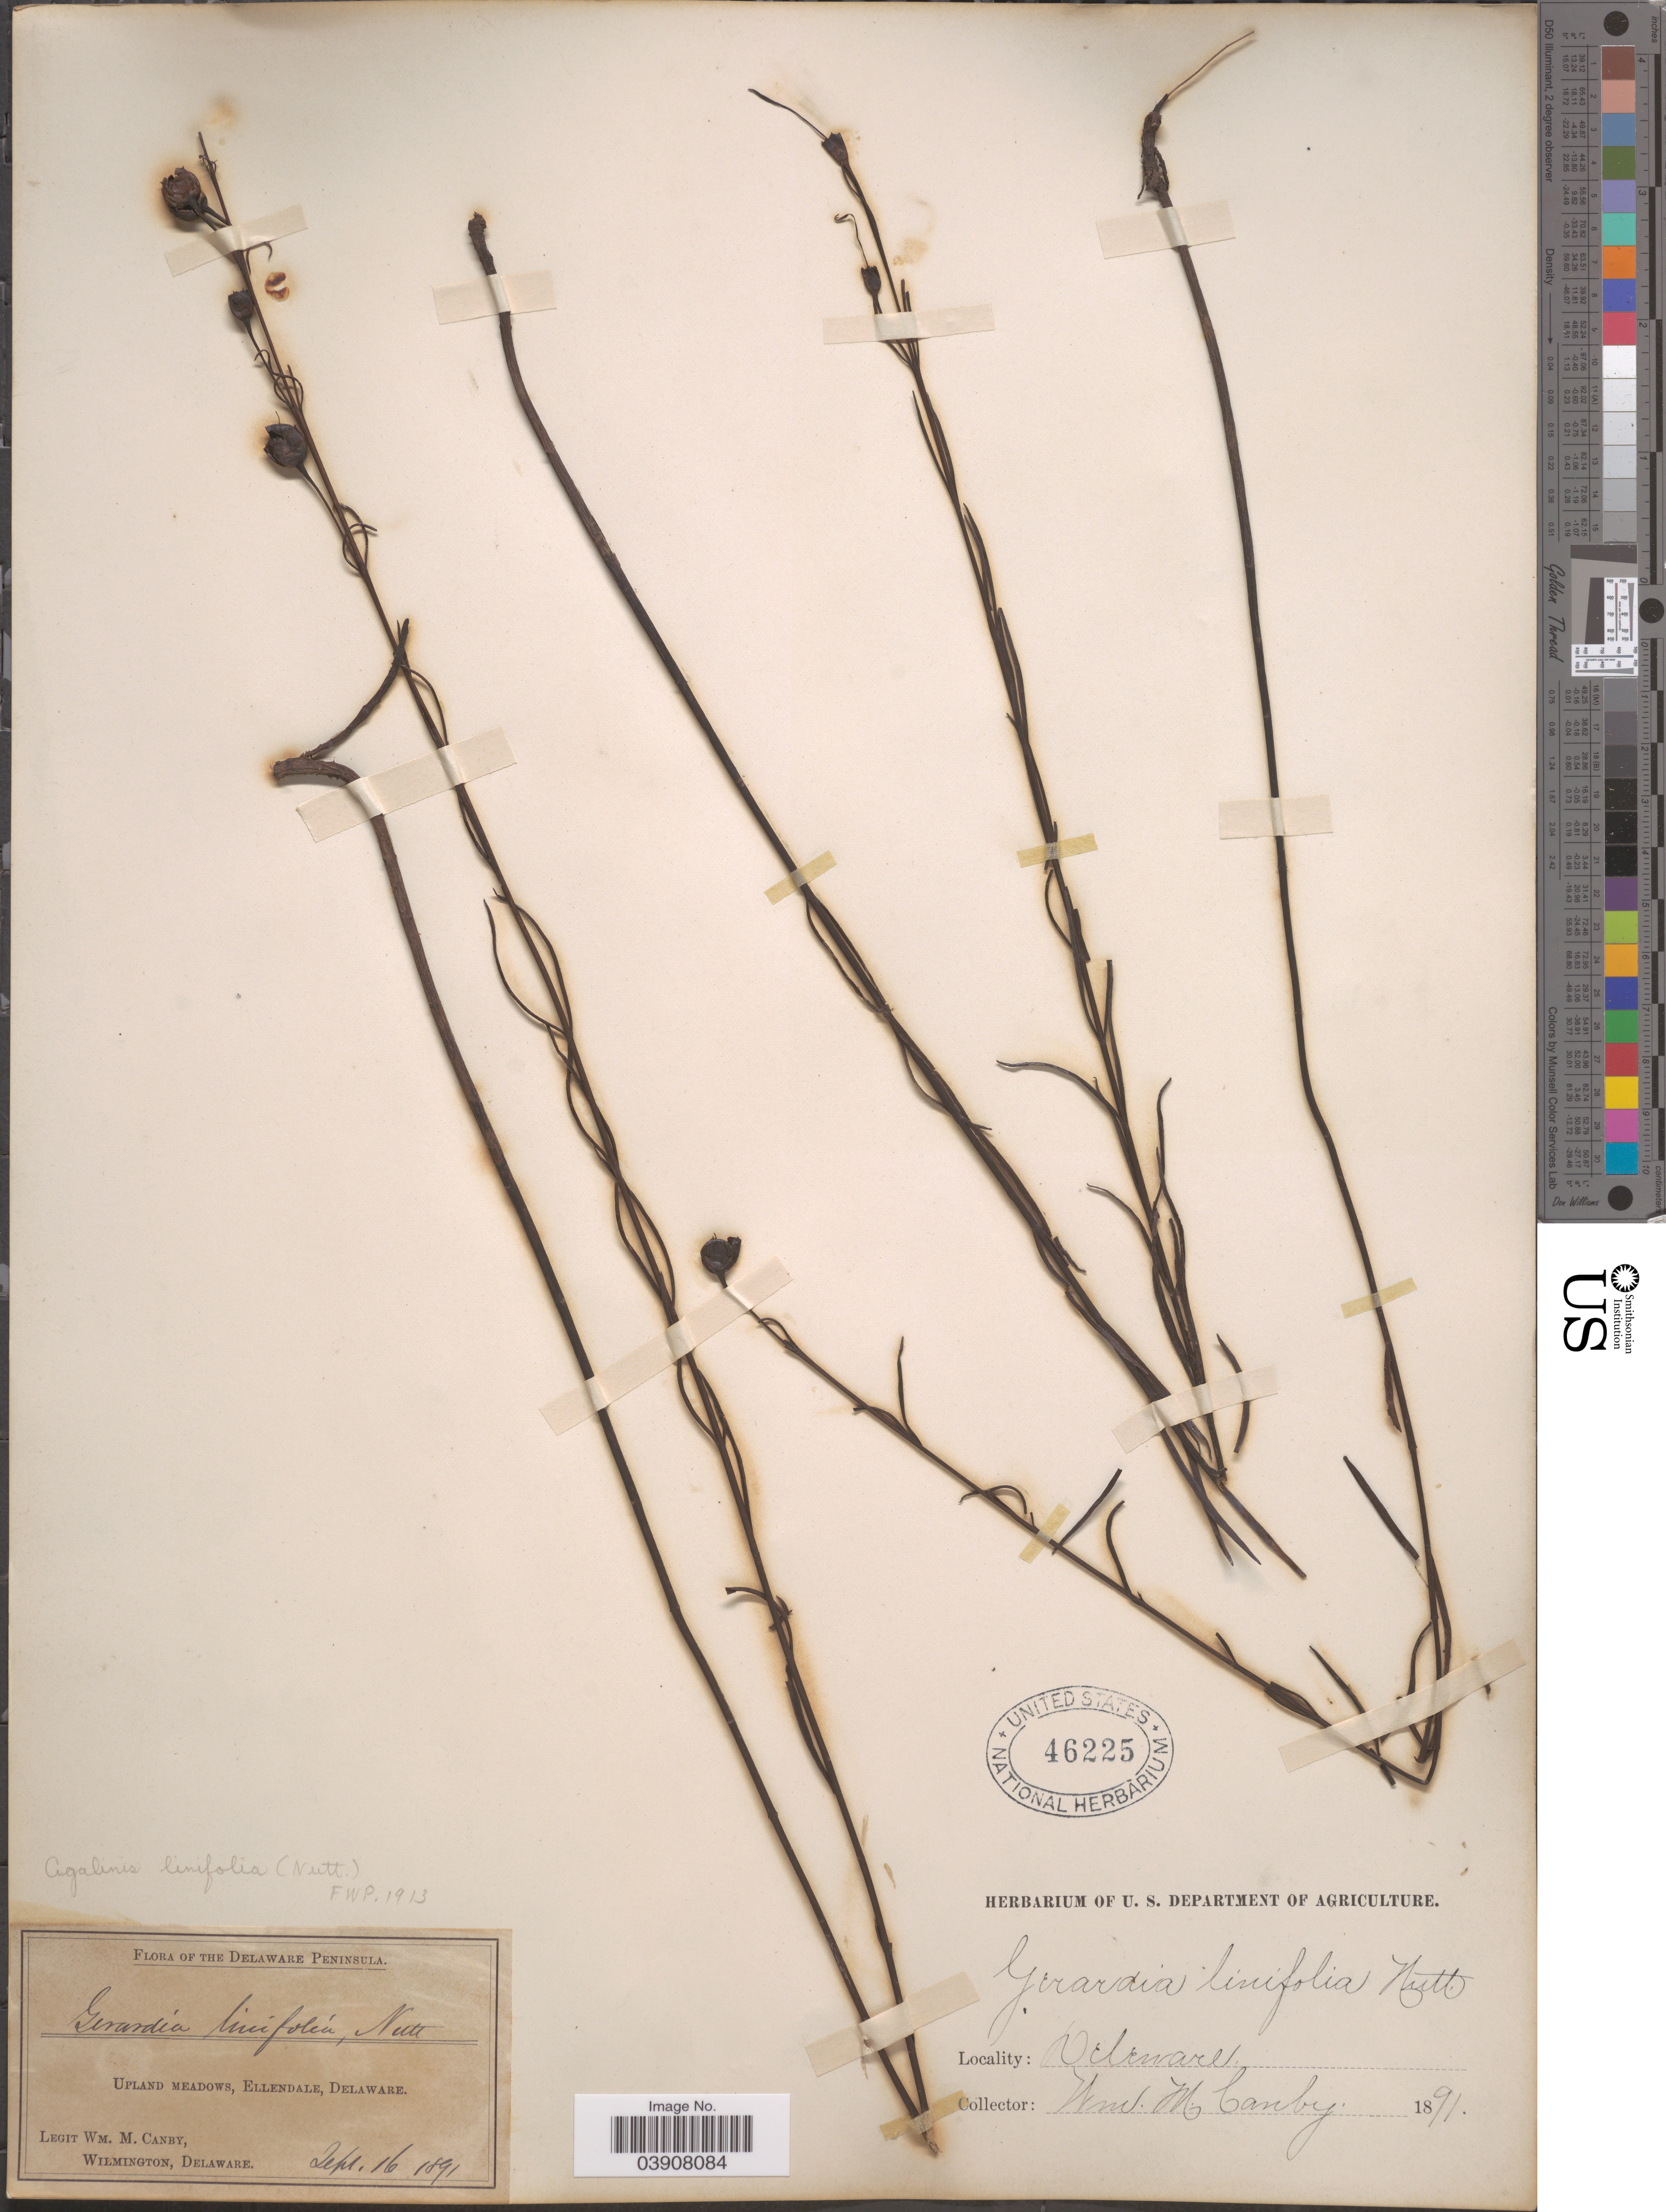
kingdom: Plantae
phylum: Tracheophyta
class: Magnoliopsida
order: Lamiales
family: Orobanchaceae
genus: Agalinis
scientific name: Agalinis linifolia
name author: (Nutt.) Britton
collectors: W. M. Canby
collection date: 1891-09-16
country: United States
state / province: Delaware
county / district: Sussex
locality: Delaware Peninsula. Upland Meadows, Ellendale.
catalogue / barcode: US 46225